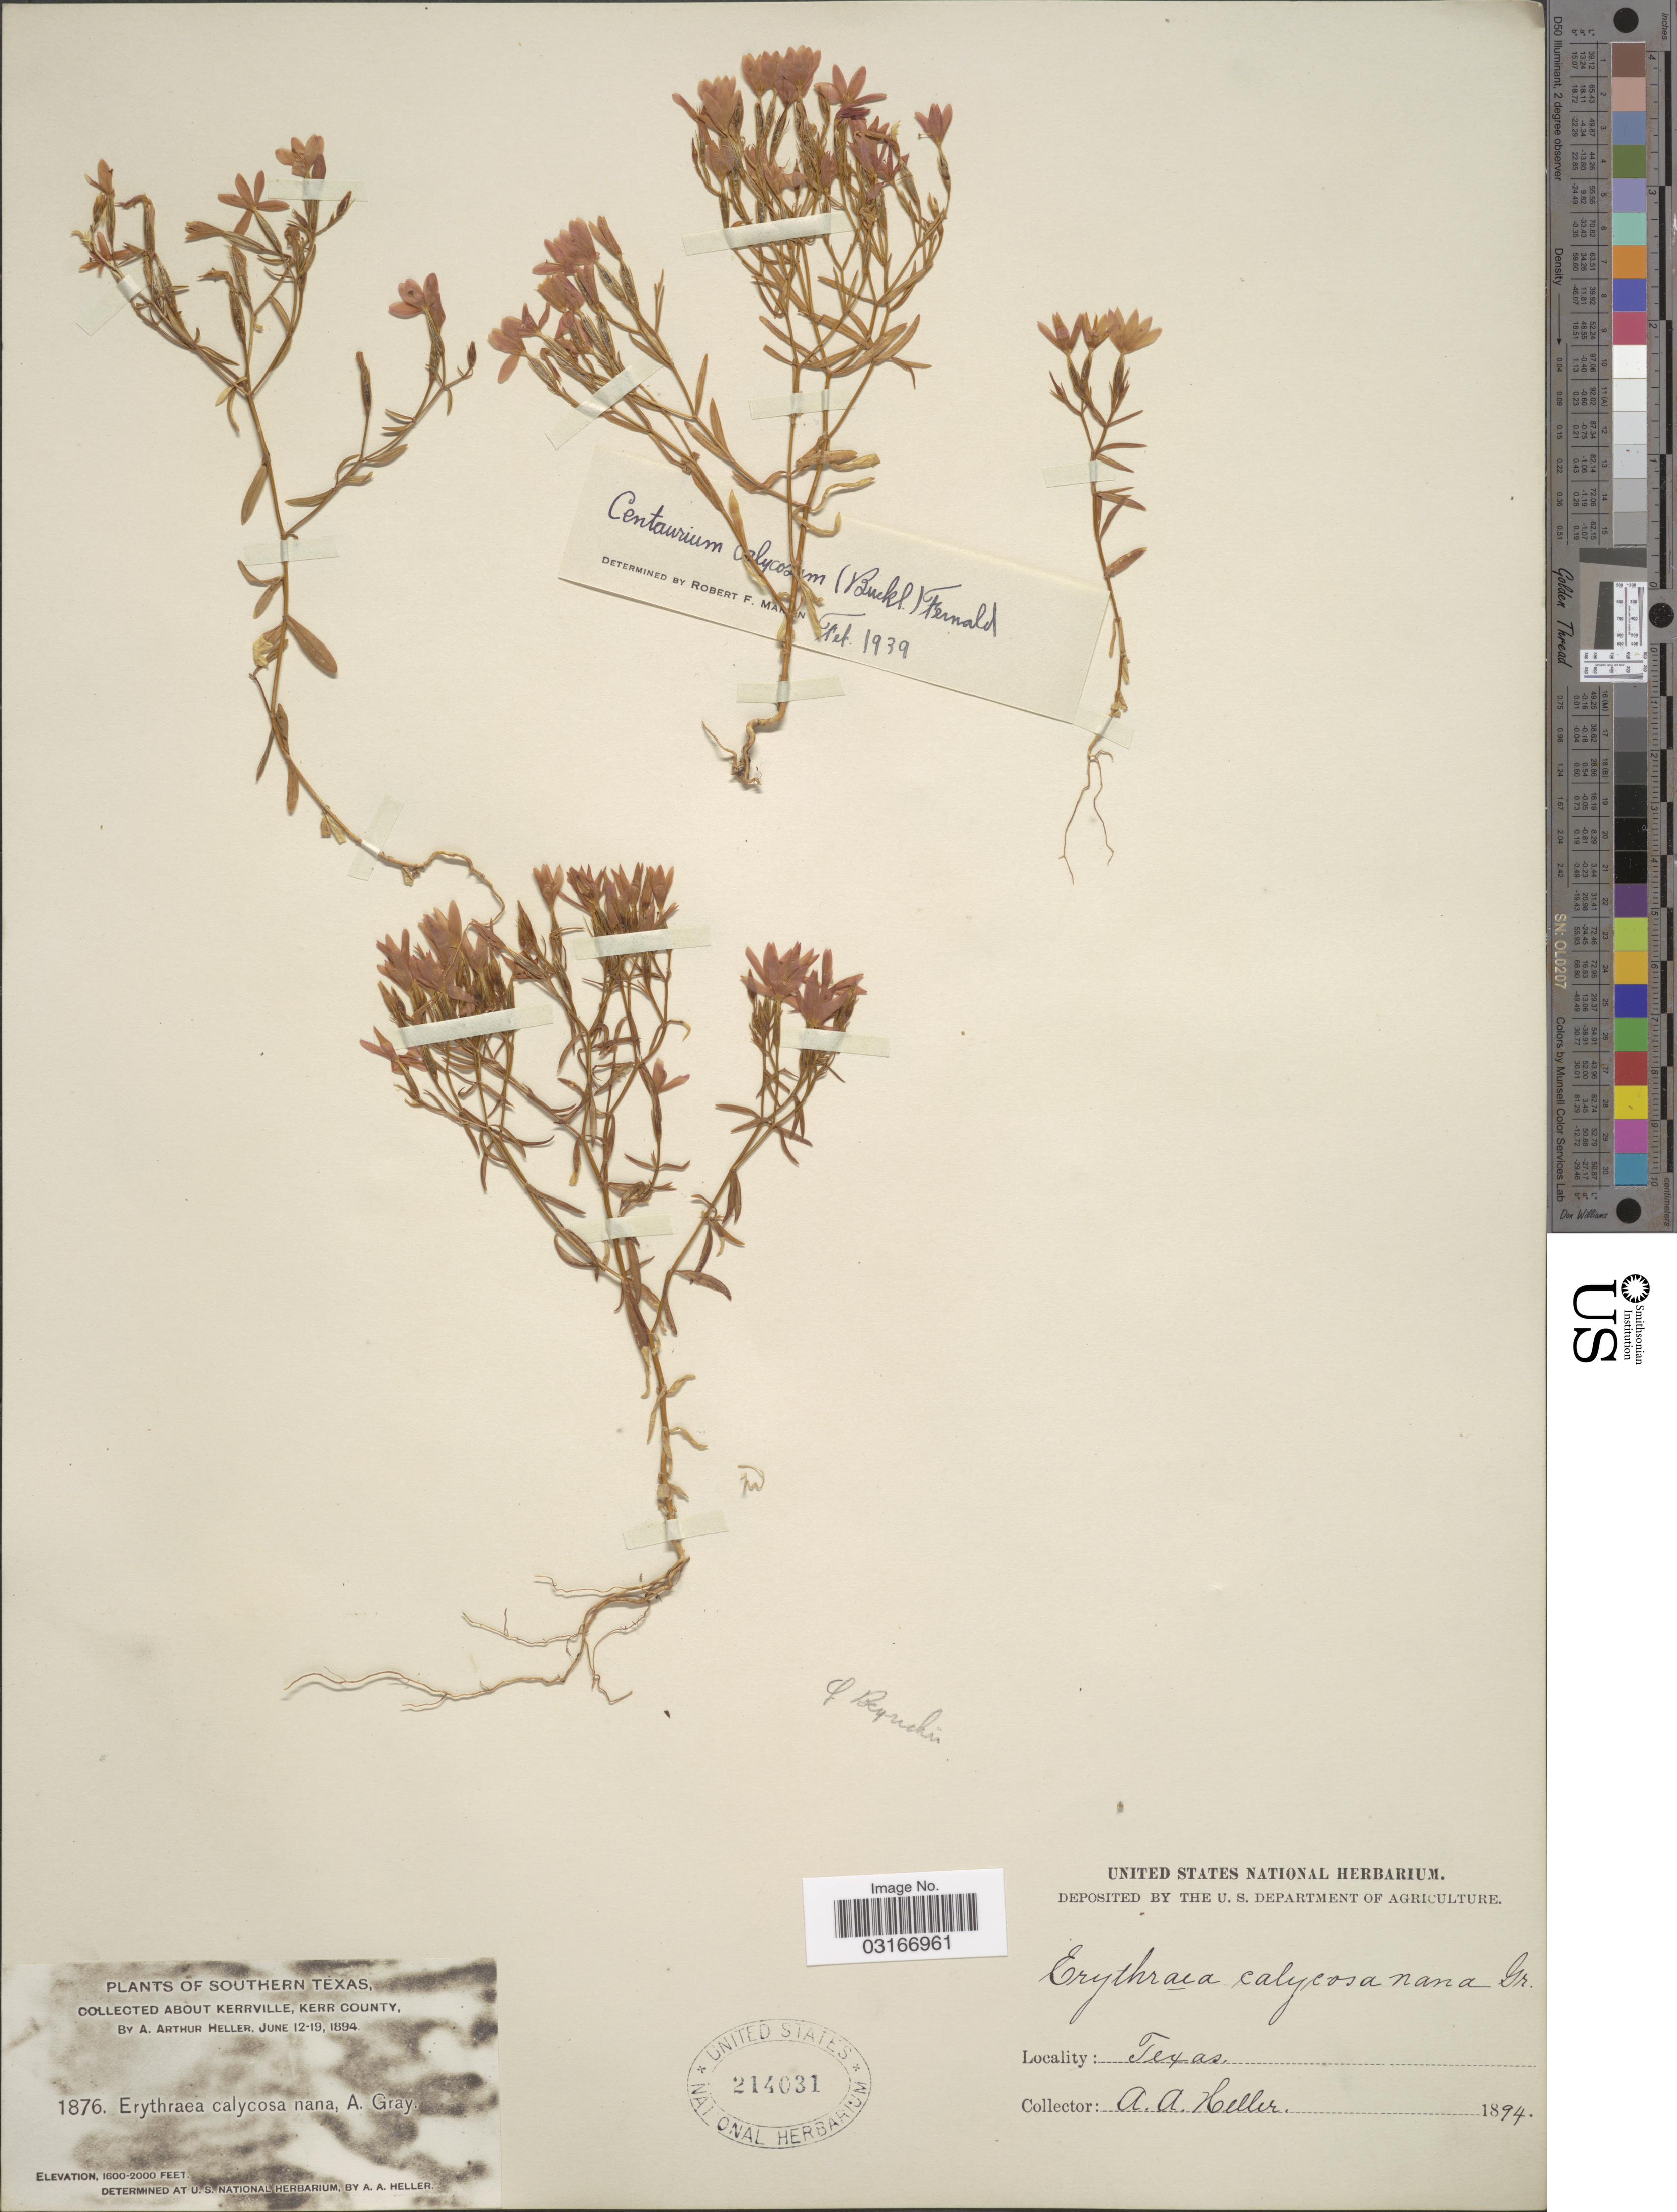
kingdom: Plantae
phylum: Tracheophyta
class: Magnoliopsida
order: Gentianales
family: Gentianaceae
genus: Centaurium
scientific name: Centaurium calycosum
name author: (Buckley) Buckley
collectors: A. A. Heller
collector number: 1876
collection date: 1894-06-12/1894-06-19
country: United States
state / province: Texas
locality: Southern Texas, About Kerrville, Kerr County.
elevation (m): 488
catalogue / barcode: US 214031